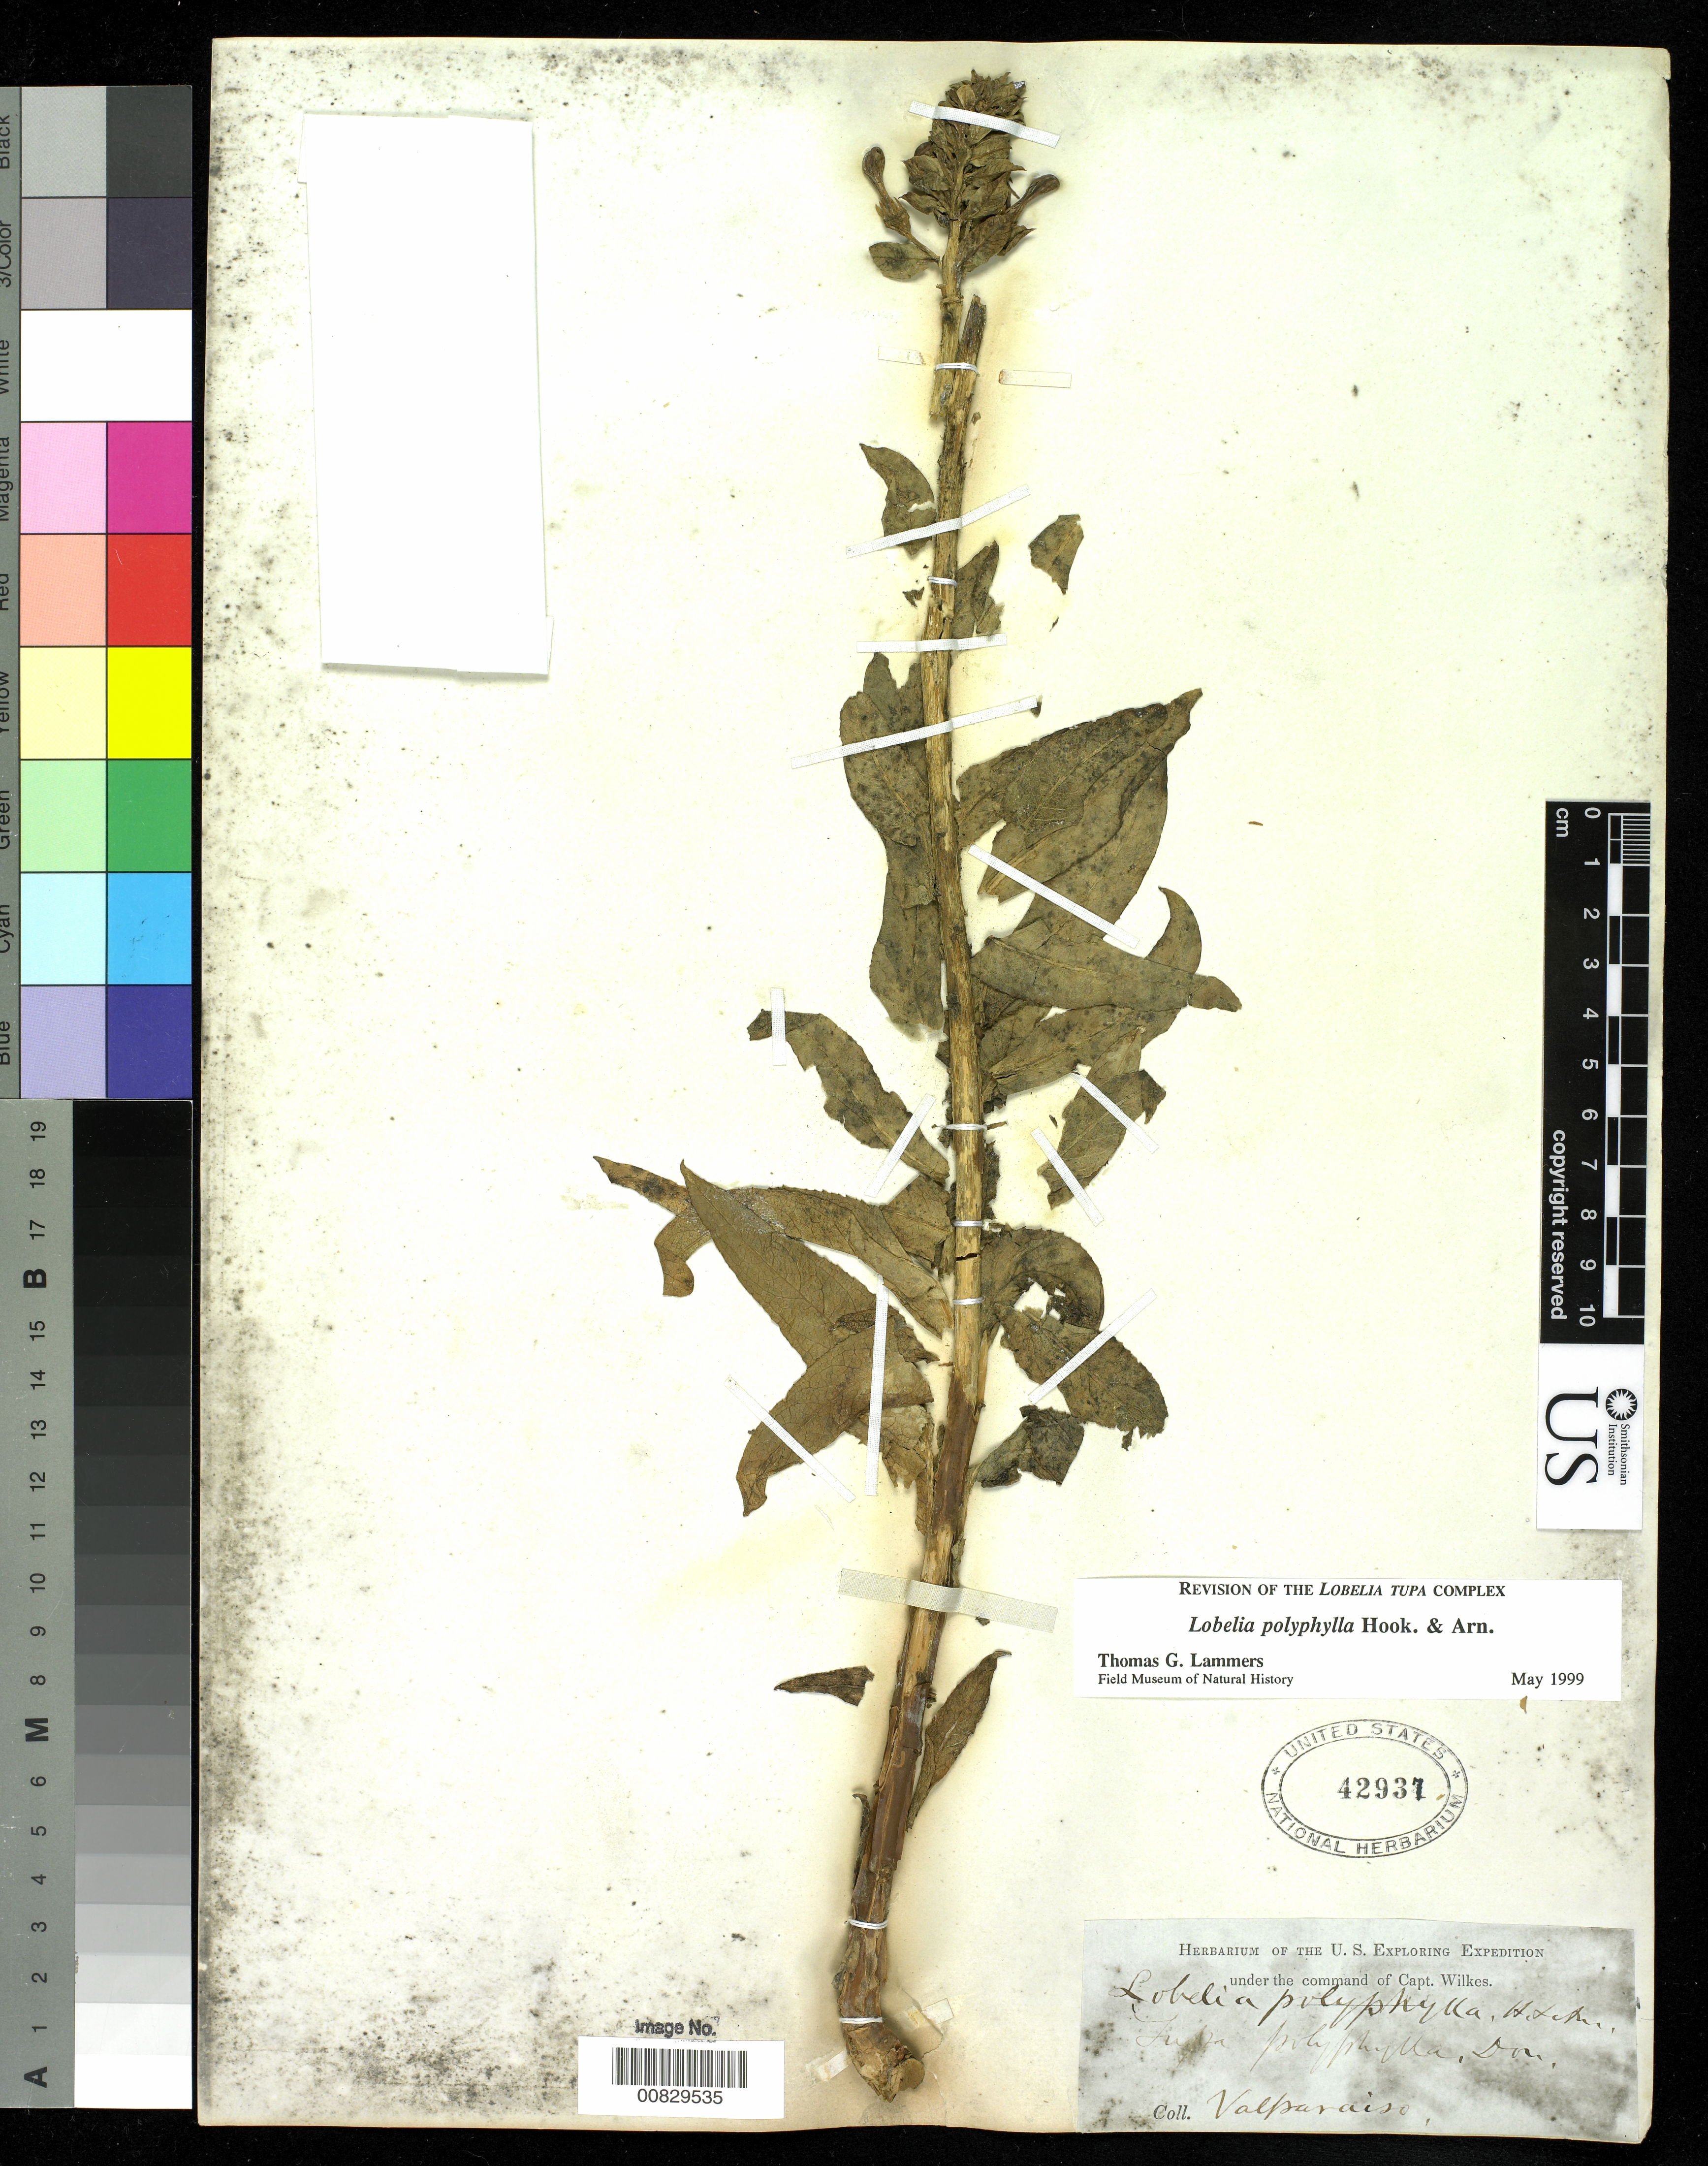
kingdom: Plantae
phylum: Tracheophyta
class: Magnoliopsida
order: Asterales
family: Campanulaceae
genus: Lobelia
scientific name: Lobelia polyphylla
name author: Hook. & Arn.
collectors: Wilkes Explor. Exped.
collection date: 1838/1842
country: Chile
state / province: Valparaíso (V)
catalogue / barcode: US 42937